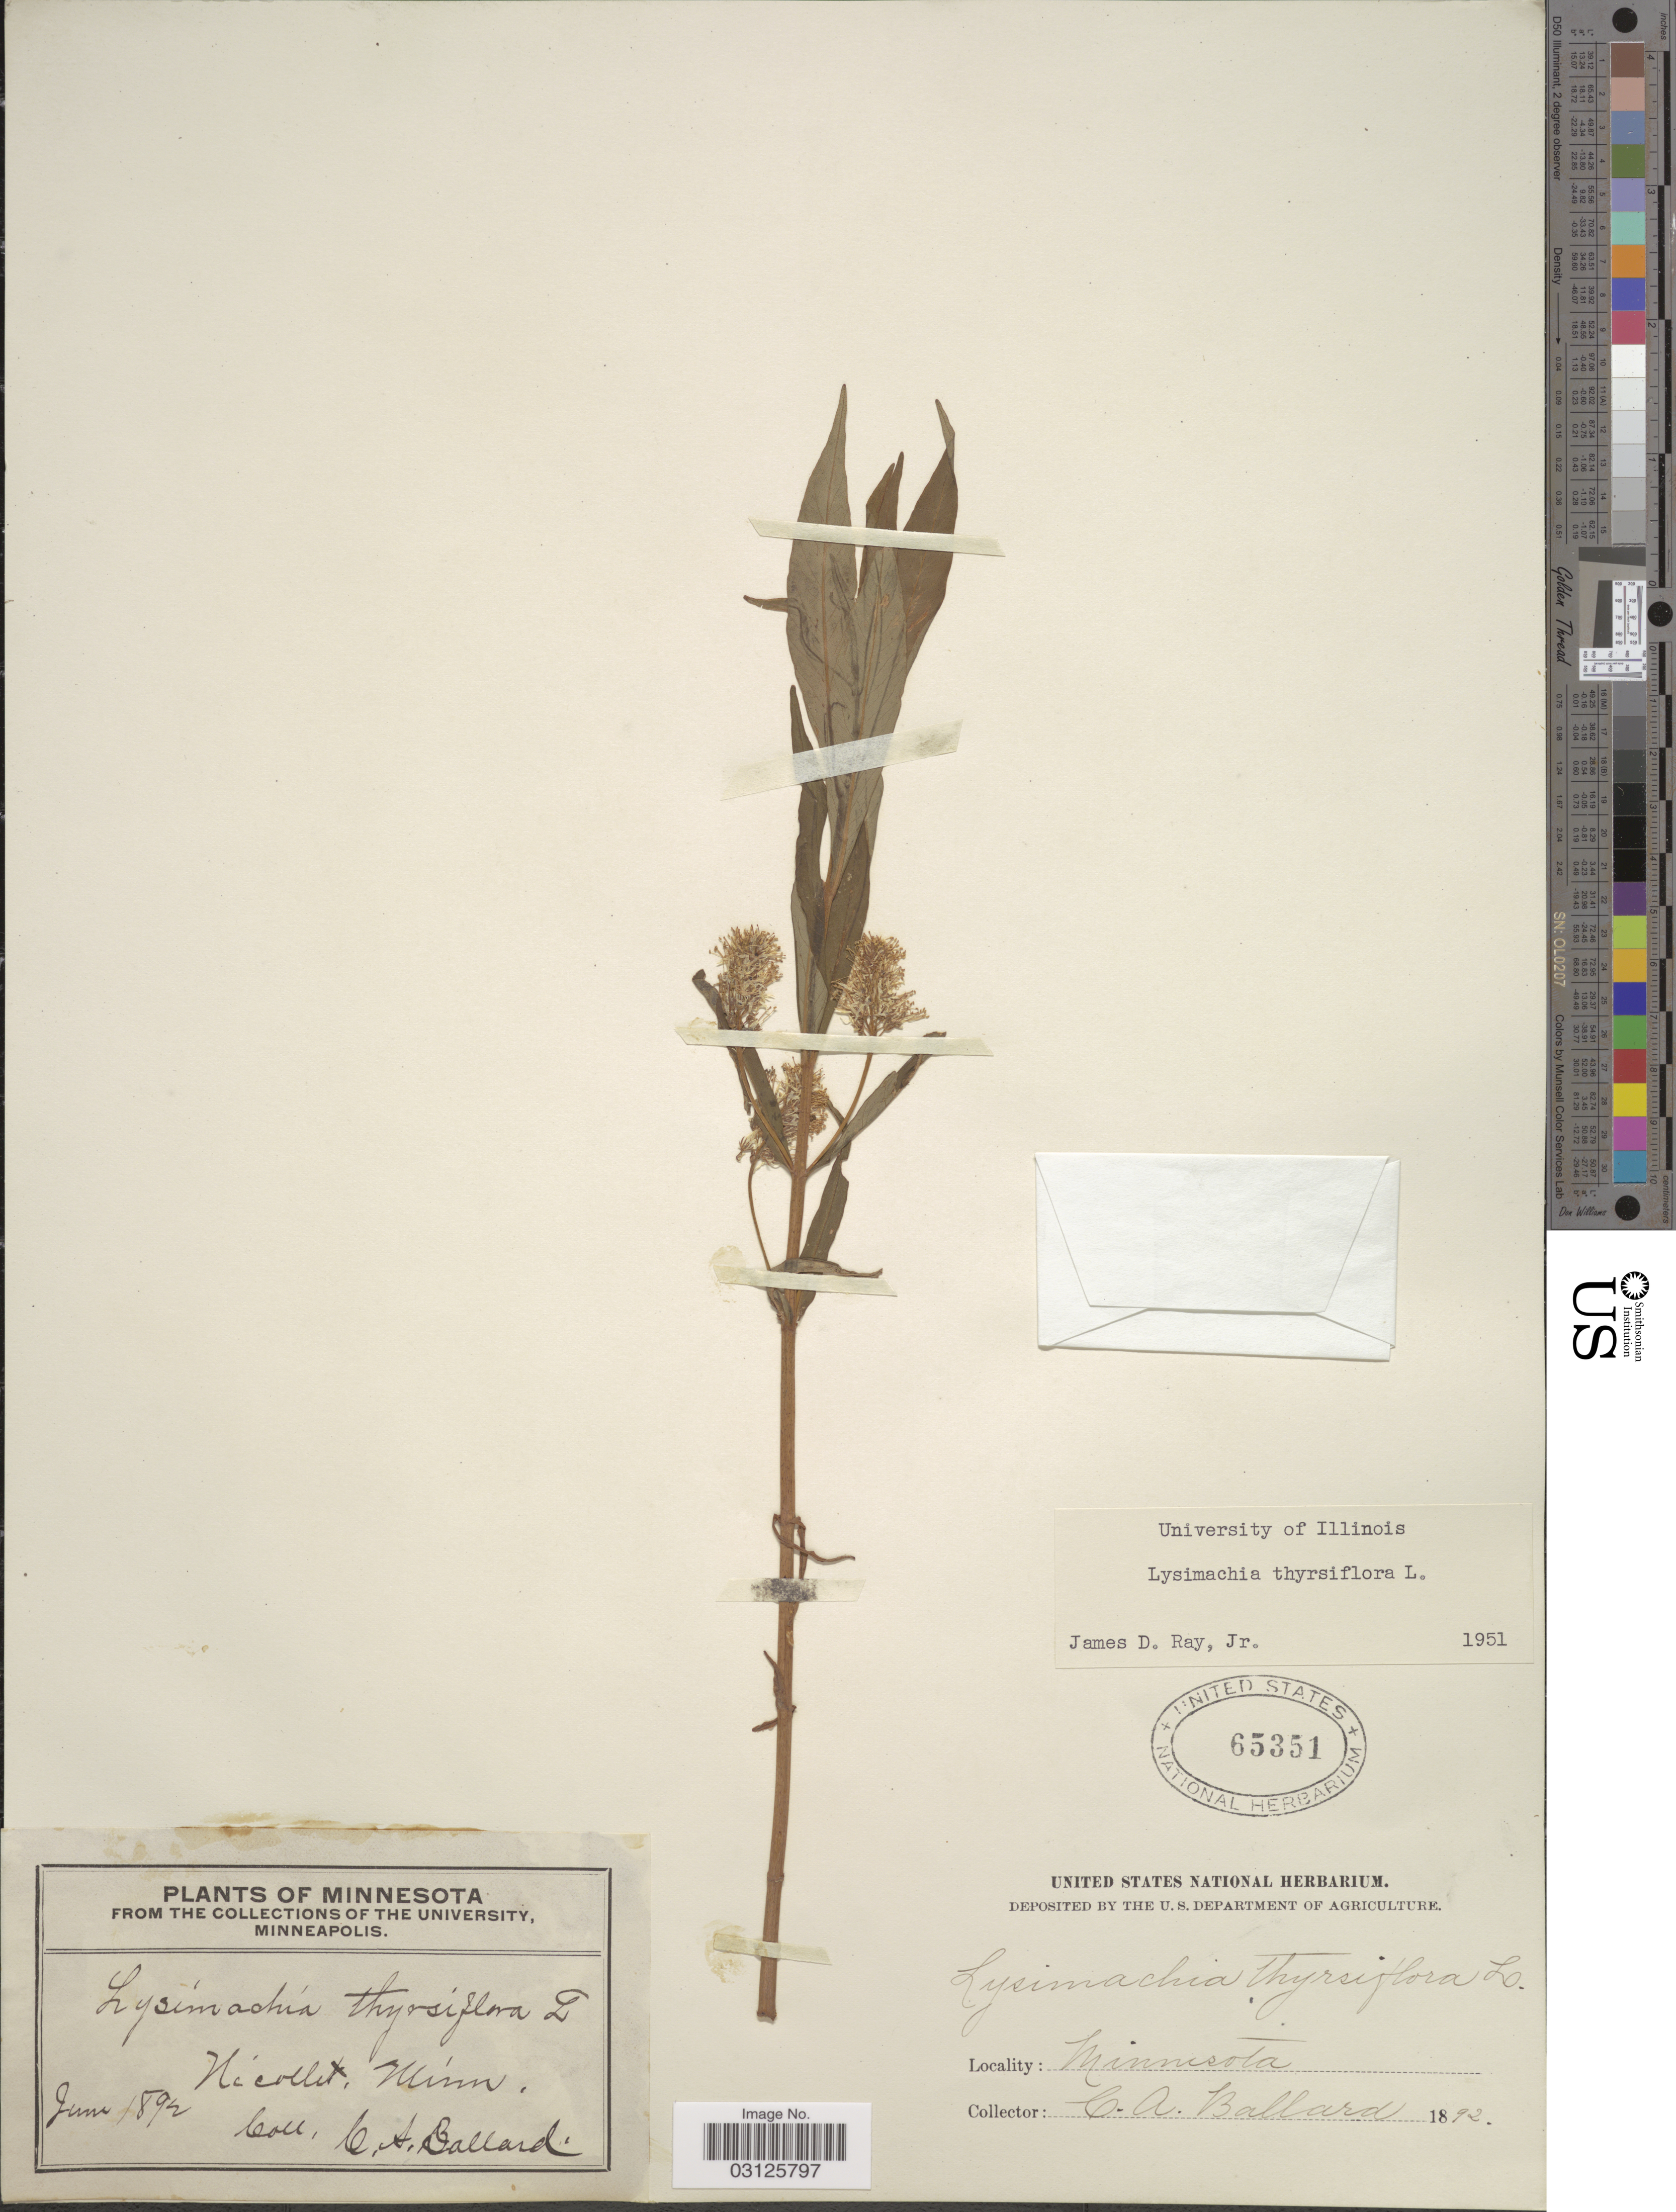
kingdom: Plantae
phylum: Tracheophyta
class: Magnoliopsida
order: Ericales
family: Primulaceae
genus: Lysimachia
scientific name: Lysimachia thyrsiflora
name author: L.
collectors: C. A. Ballard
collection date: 1892-06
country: United States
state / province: Minnesota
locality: Nicollet, Minn.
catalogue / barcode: US 65351